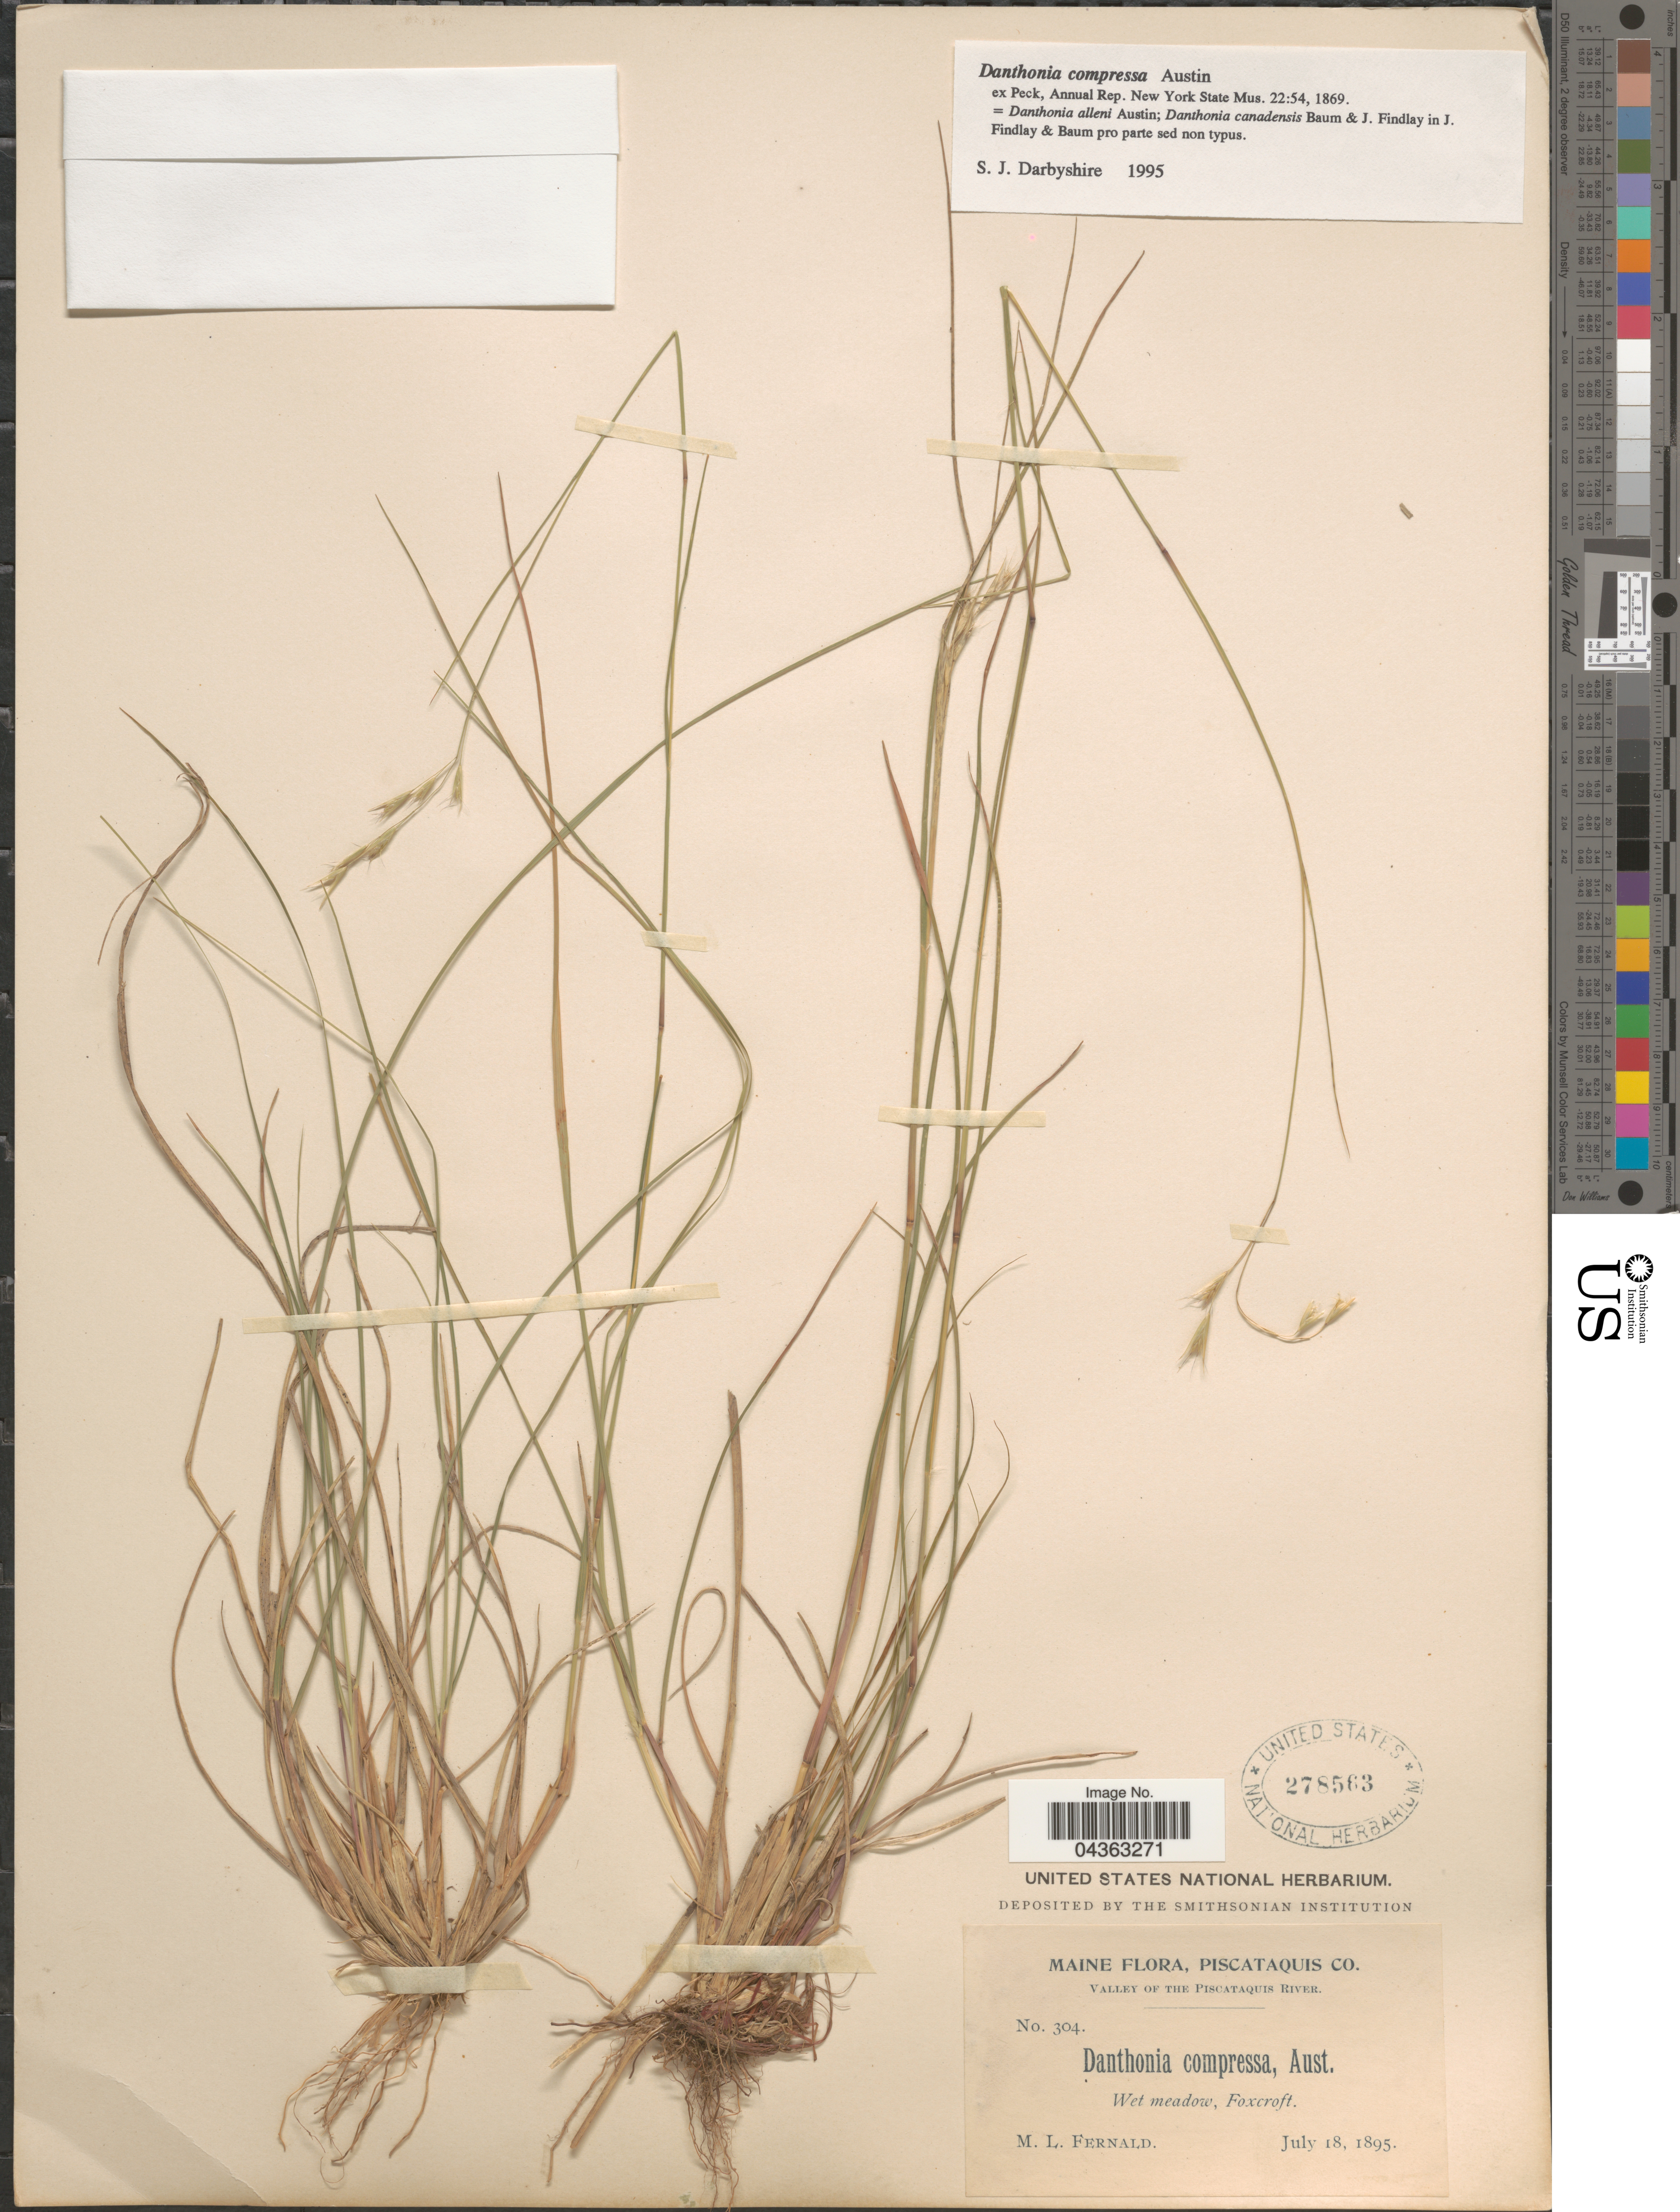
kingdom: Plantae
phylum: Tracheophyta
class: Liliopsida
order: Poales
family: Poaceae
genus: Danthonia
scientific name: Danthonia compressa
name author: Austin in F. Peck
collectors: M. L. Fernald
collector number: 304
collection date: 1895-07-18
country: United States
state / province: Maine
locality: Piscataquis Co. Valley of the Piscataquis River. Wet meadow, Foxcroft.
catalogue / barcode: US 278563